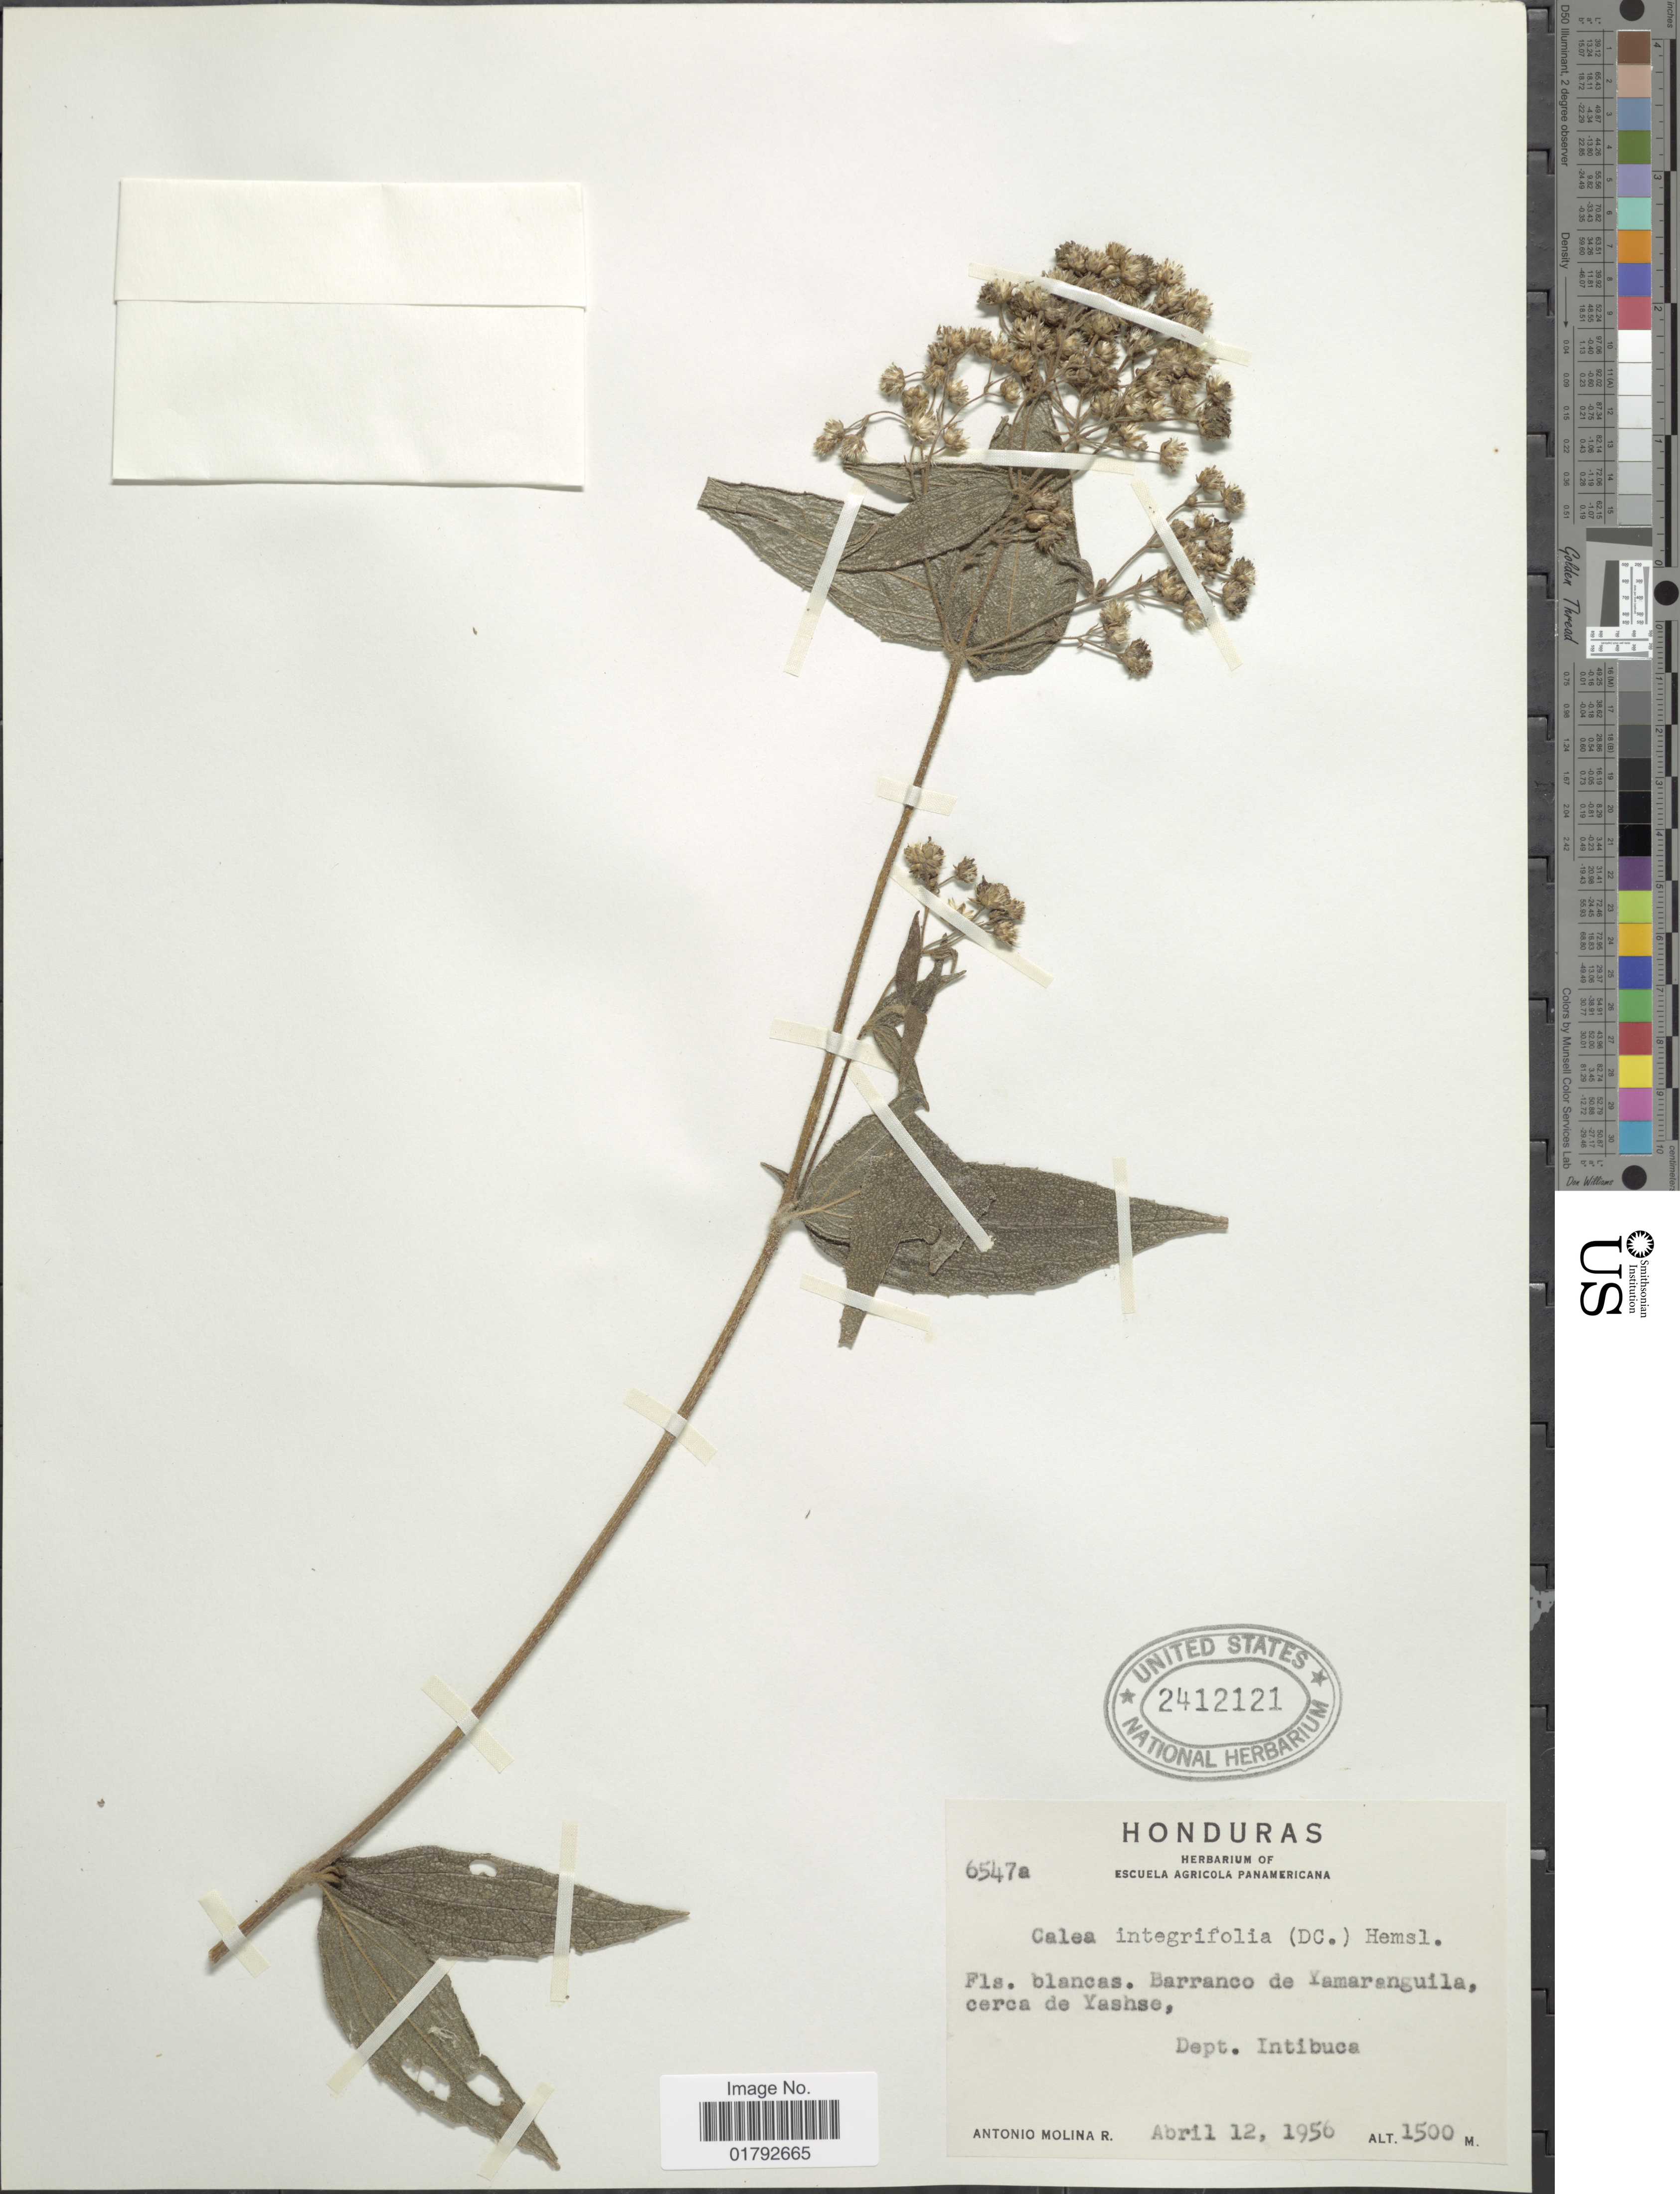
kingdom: Plantae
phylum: Tracheophyta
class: Magnoliopsida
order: Asterales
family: Asteraceae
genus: Alloispermum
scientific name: Alloispermum integrifolium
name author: (DC.) H. Rob.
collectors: A. Molina R.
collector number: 6547a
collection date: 1956-04-12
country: Honduras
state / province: Intibuca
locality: Barranco de Yamaranguila cerca de Yashse. Dept. Intibuca.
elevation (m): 1500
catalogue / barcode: US 2412121